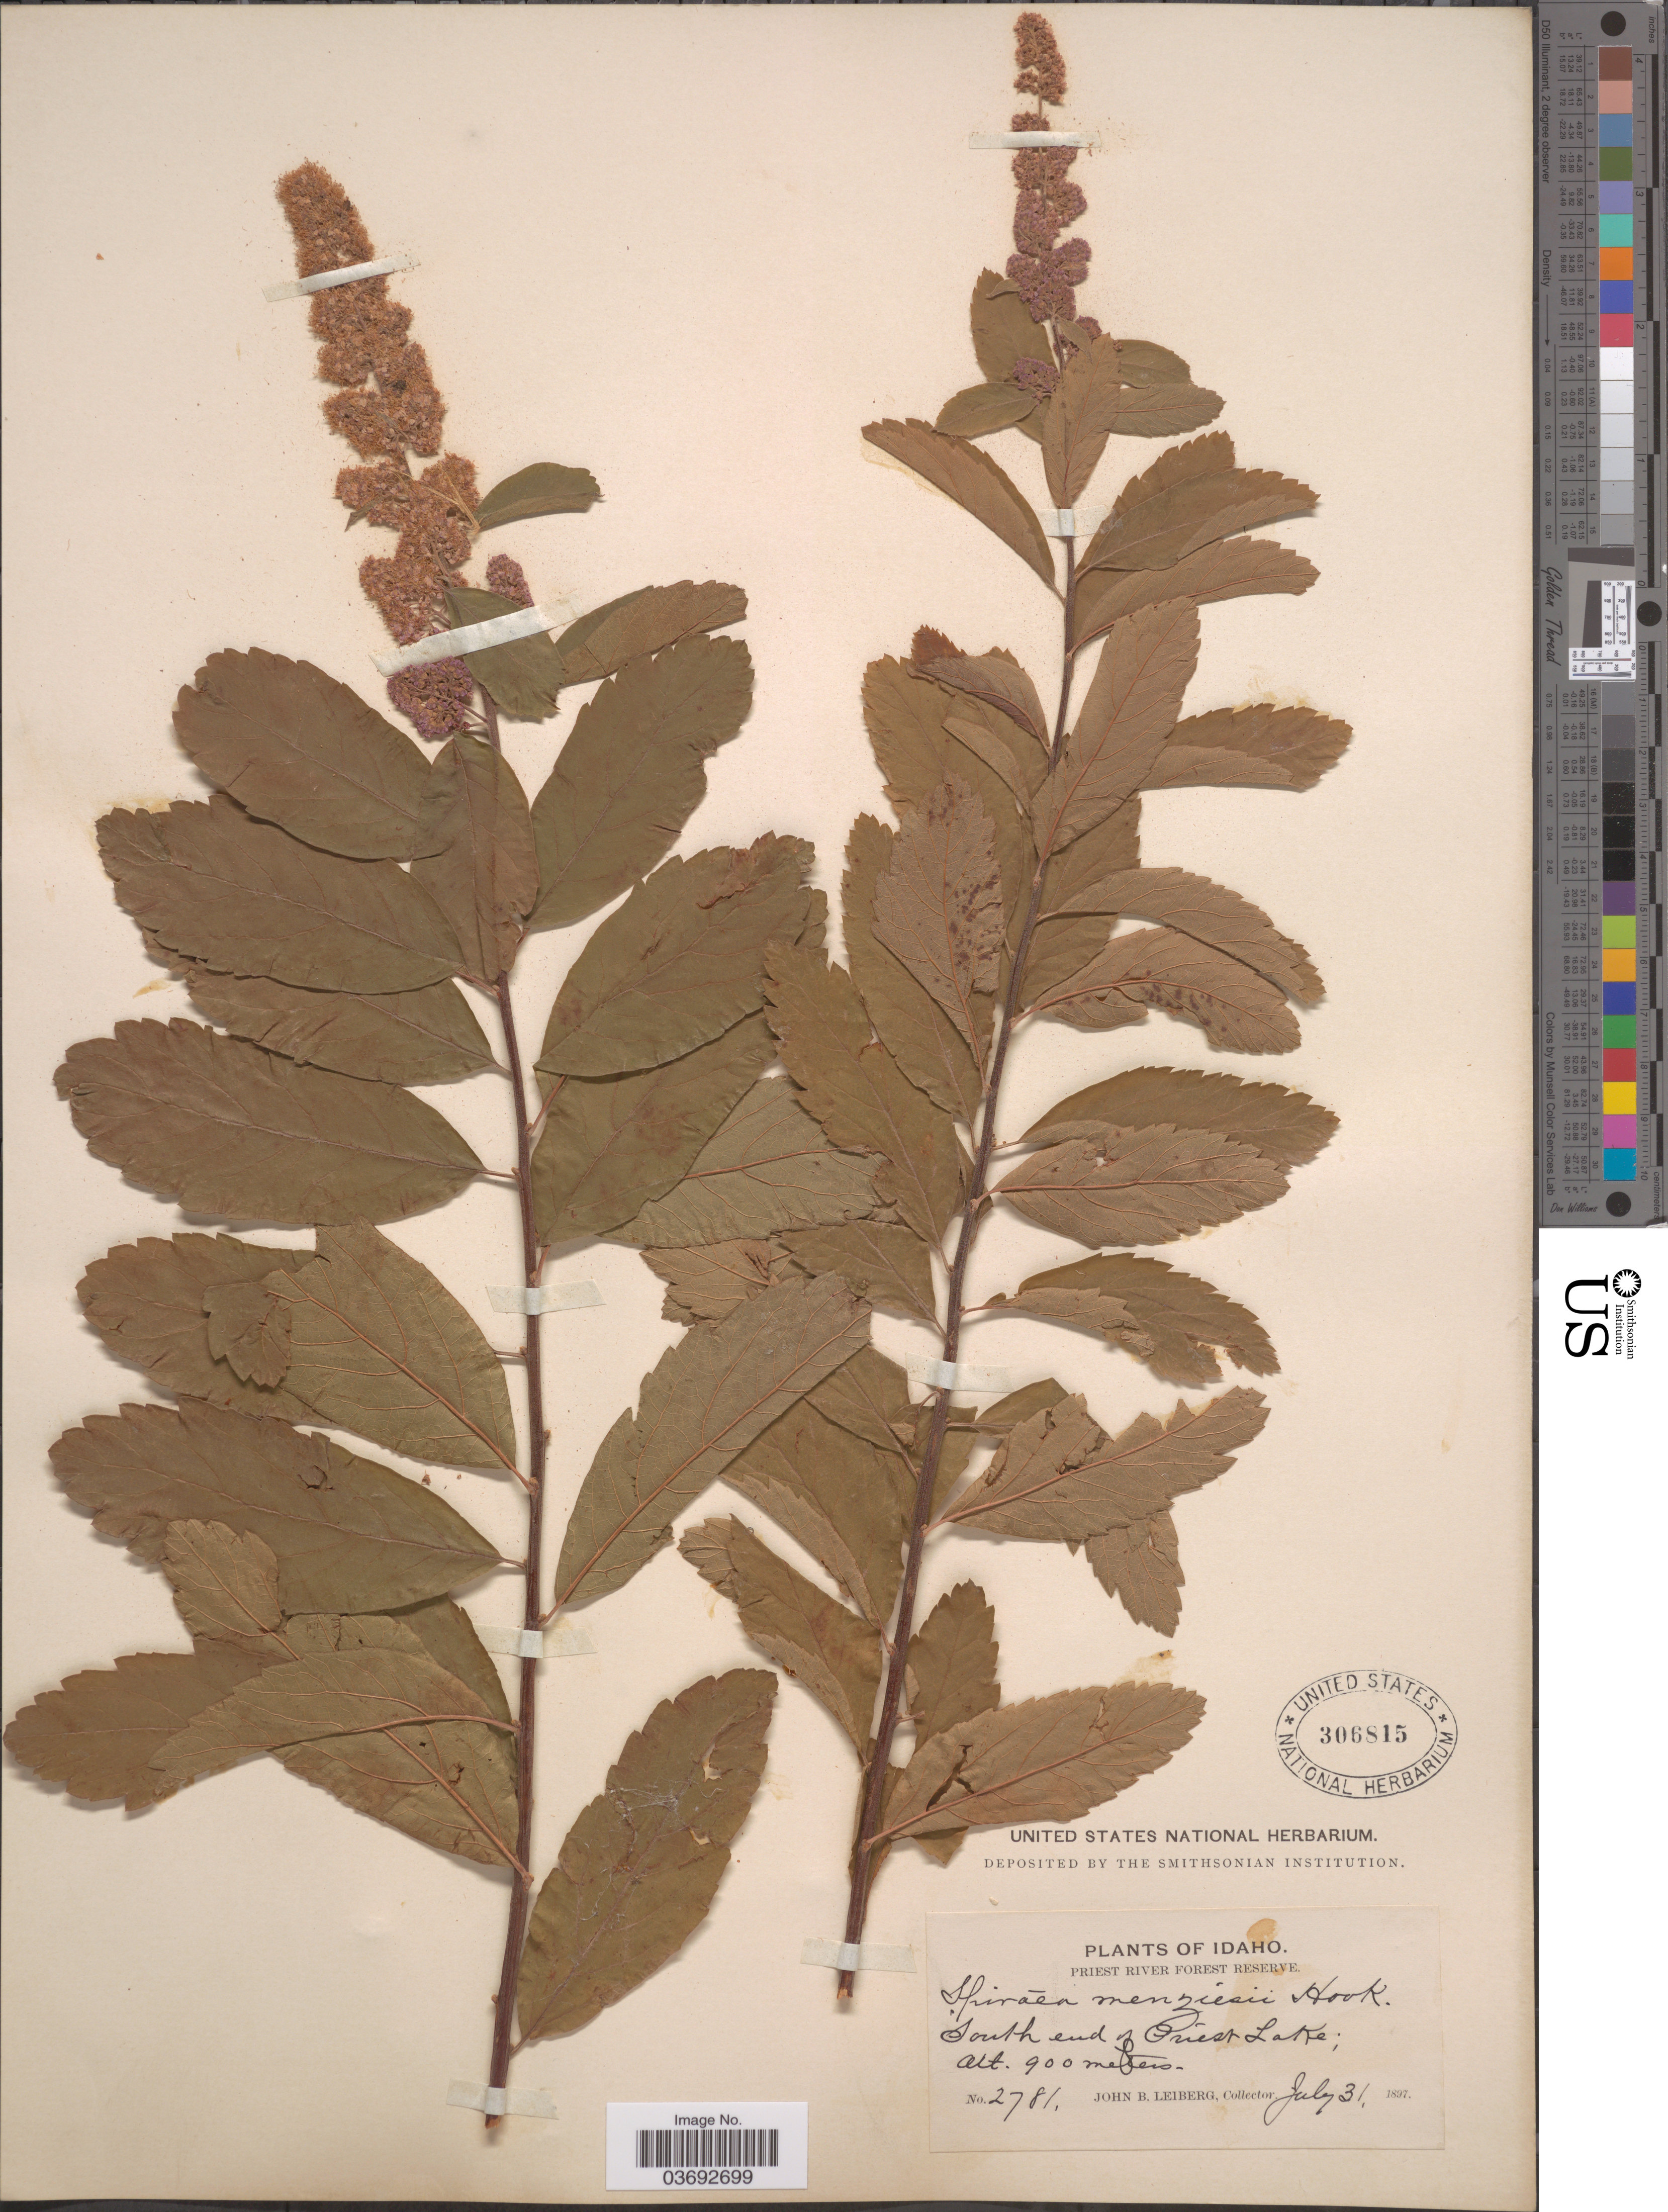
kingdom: Plantae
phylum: Tracheophyta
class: Magnoliopsida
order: Rosales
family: Rosaceae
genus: Spiraea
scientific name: Spiraea menziesii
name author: Hook.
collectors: J. B. Leiberg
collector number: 2781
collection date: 1897-07-31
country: United States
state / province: Idaho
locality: Priest River Forest Reserve. South end of Priest Lake.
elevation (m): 900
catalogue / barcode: US 306815